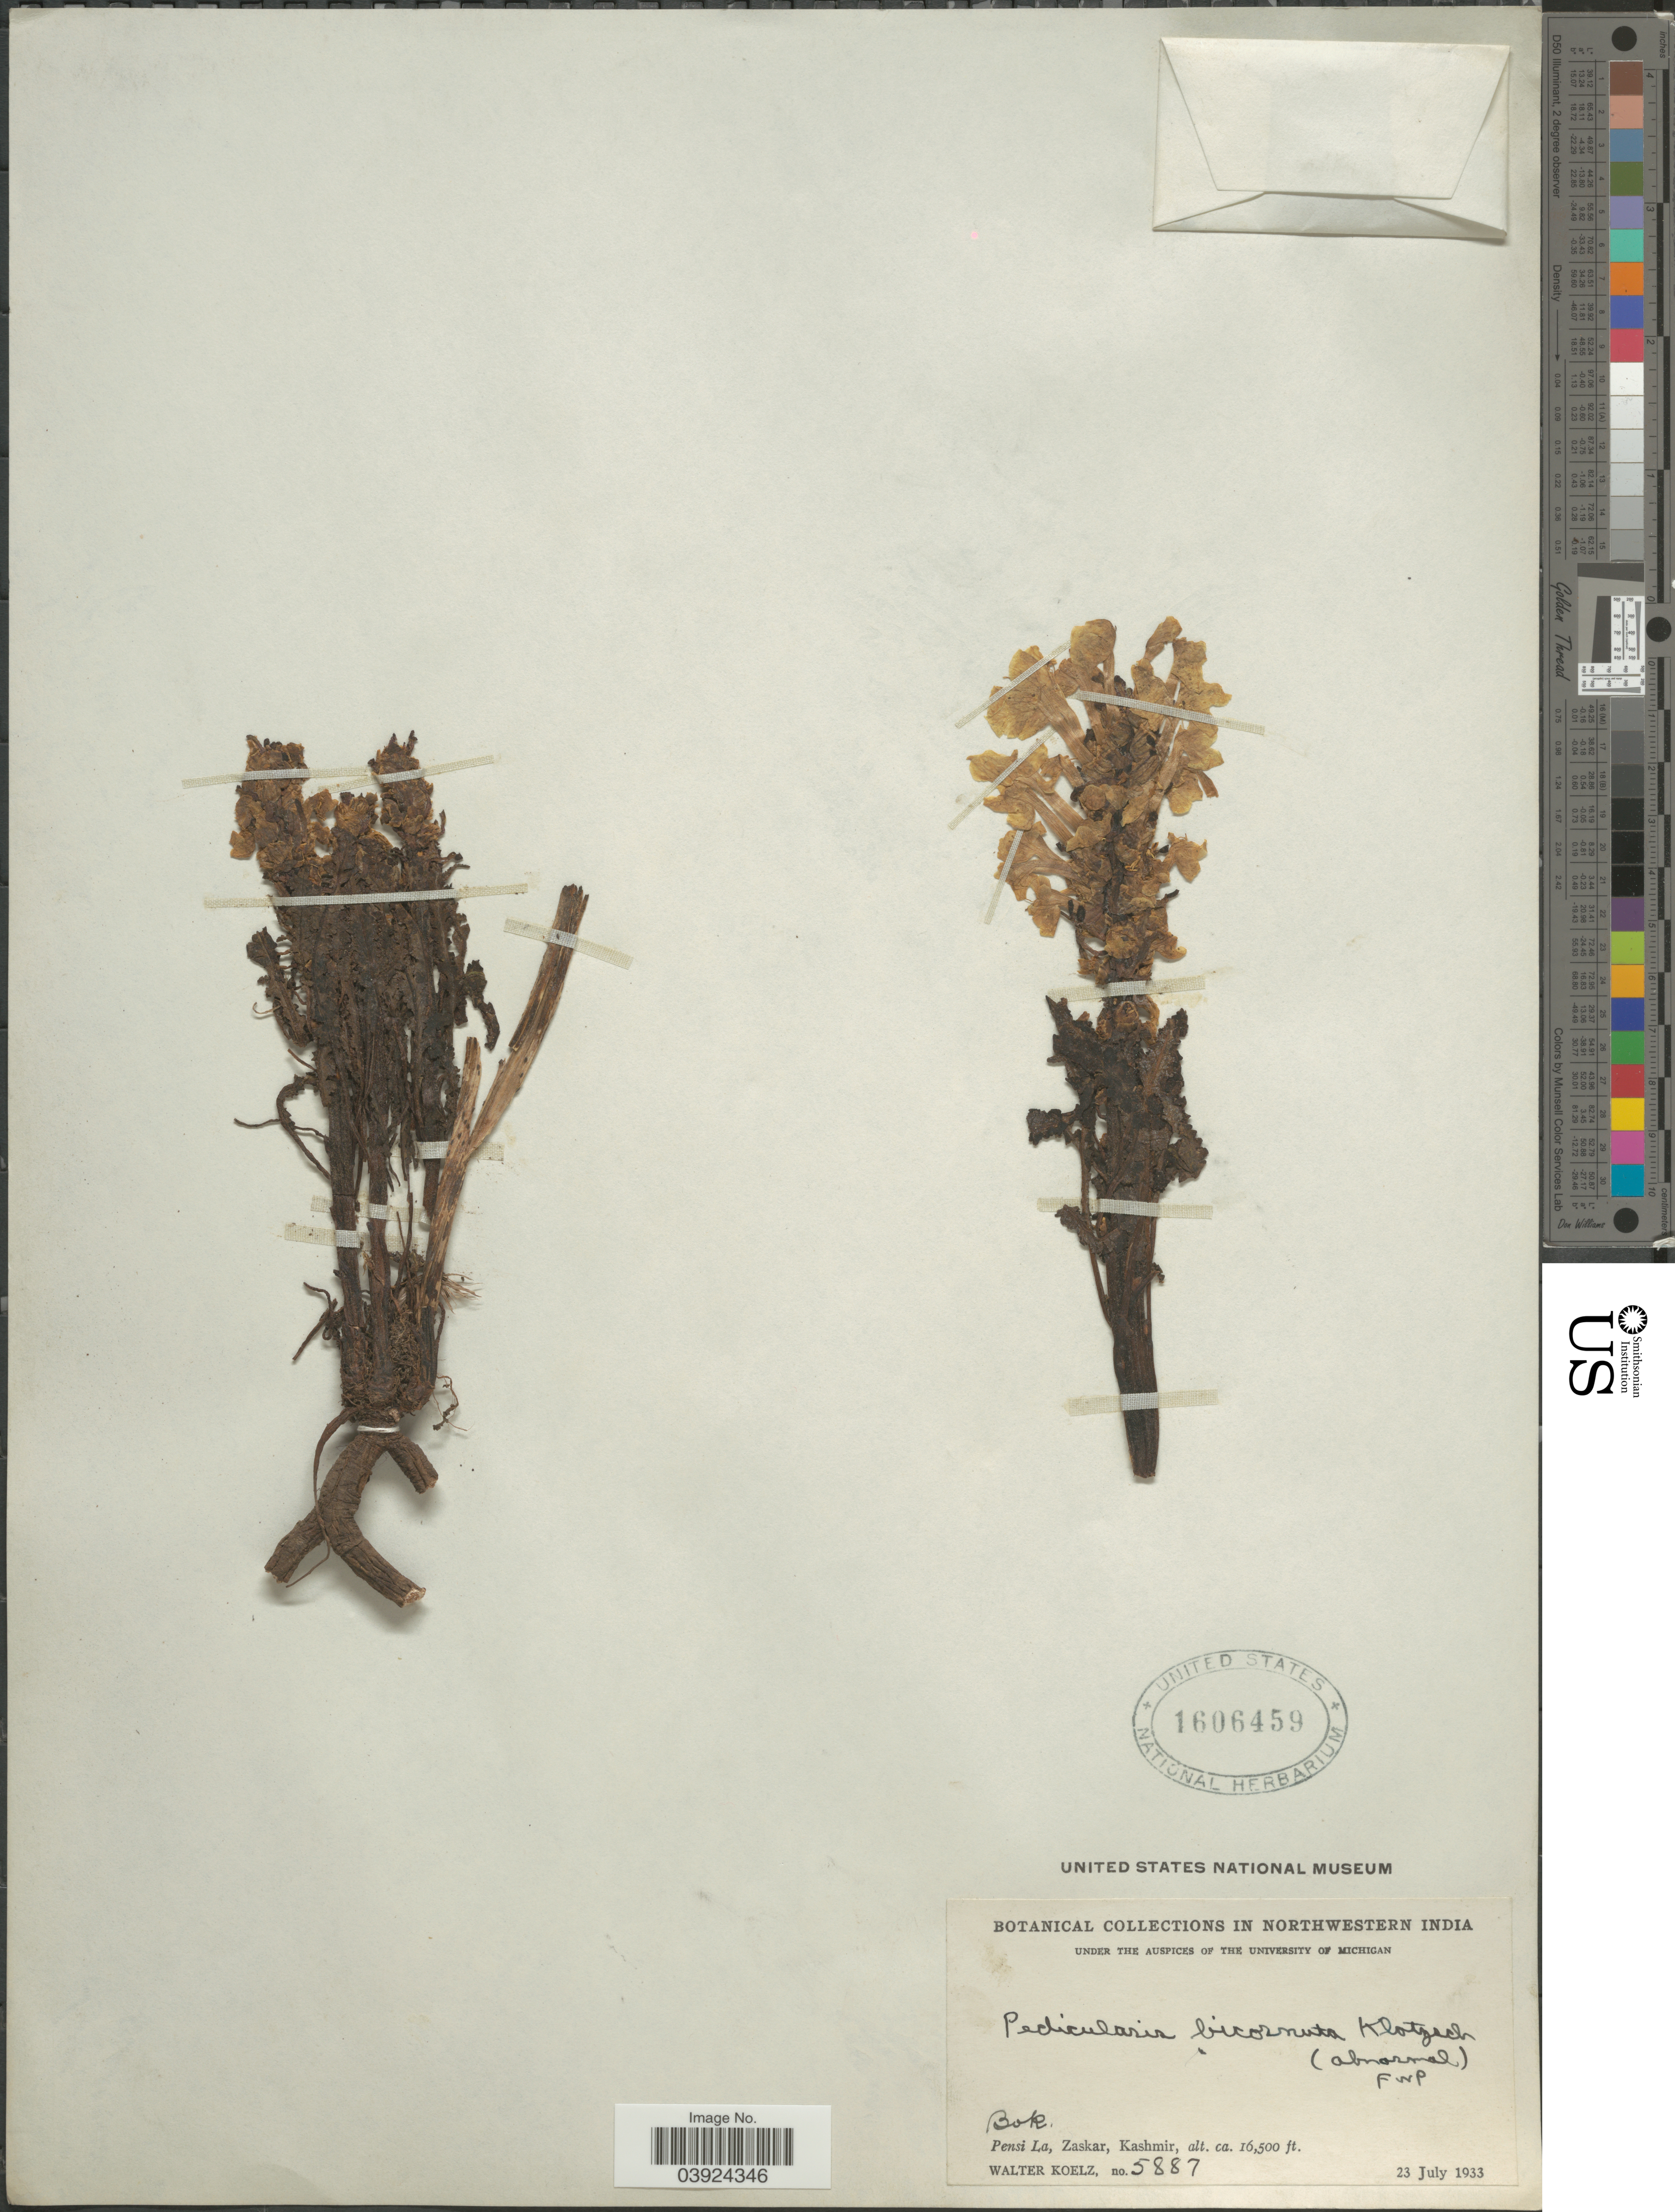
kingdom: Plantae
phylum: Tracheophyta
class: Magnoliopsida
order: Lamiales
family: Orobanchaceae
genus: Pedicularis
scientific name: Pedicularis bicornuta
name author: Klotzsch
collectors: W. N. Koelz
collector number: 5887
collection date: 1933-07-23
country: India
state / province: Jammu and Kashmir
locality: Northwestern India. Bok. Pensi La, Zaskar, Kashmir.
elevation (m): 5029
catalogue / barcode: US 1606459